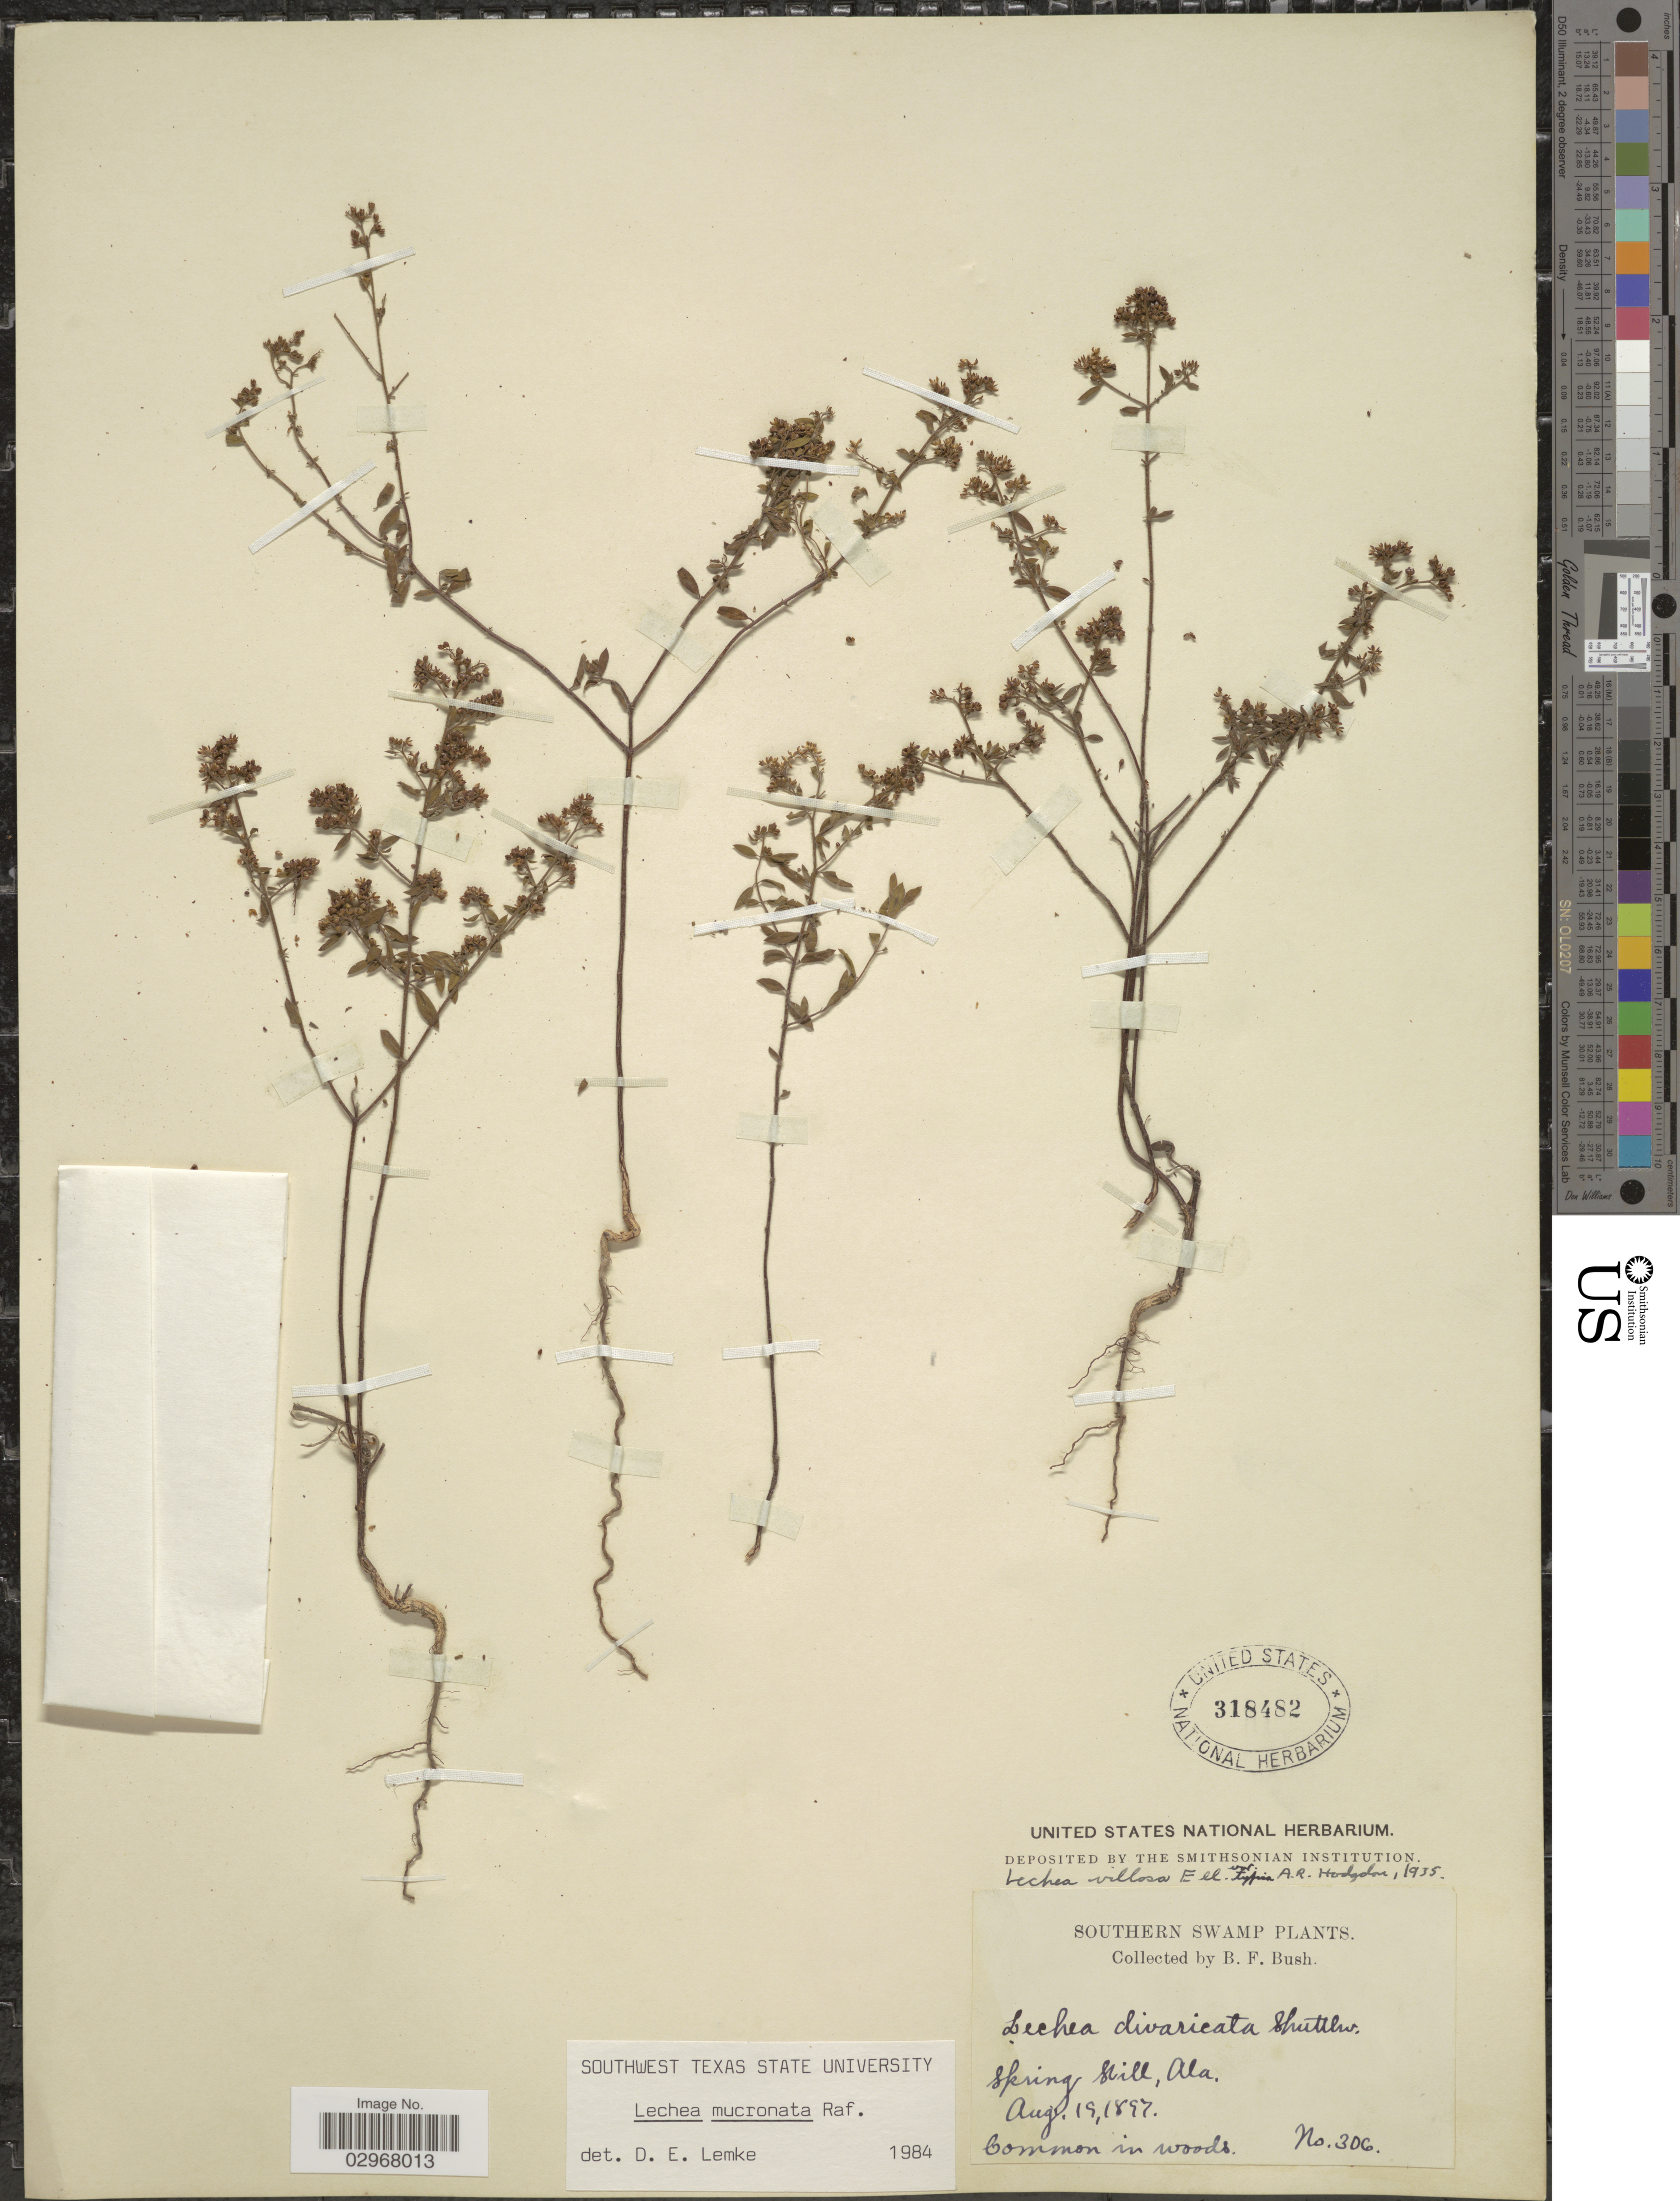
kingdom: Plantae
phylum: Tracheophyta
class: Magnoliopsida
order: Malvales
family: Cistaceae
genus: Lechea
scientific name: Lechea mucronata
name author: Raf.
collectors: B. F. Bush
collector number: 306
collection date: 1897-08-19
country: United States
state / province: Alabama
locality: Southern Swamp. Spring Hill, Ala.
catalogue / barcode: US 318482